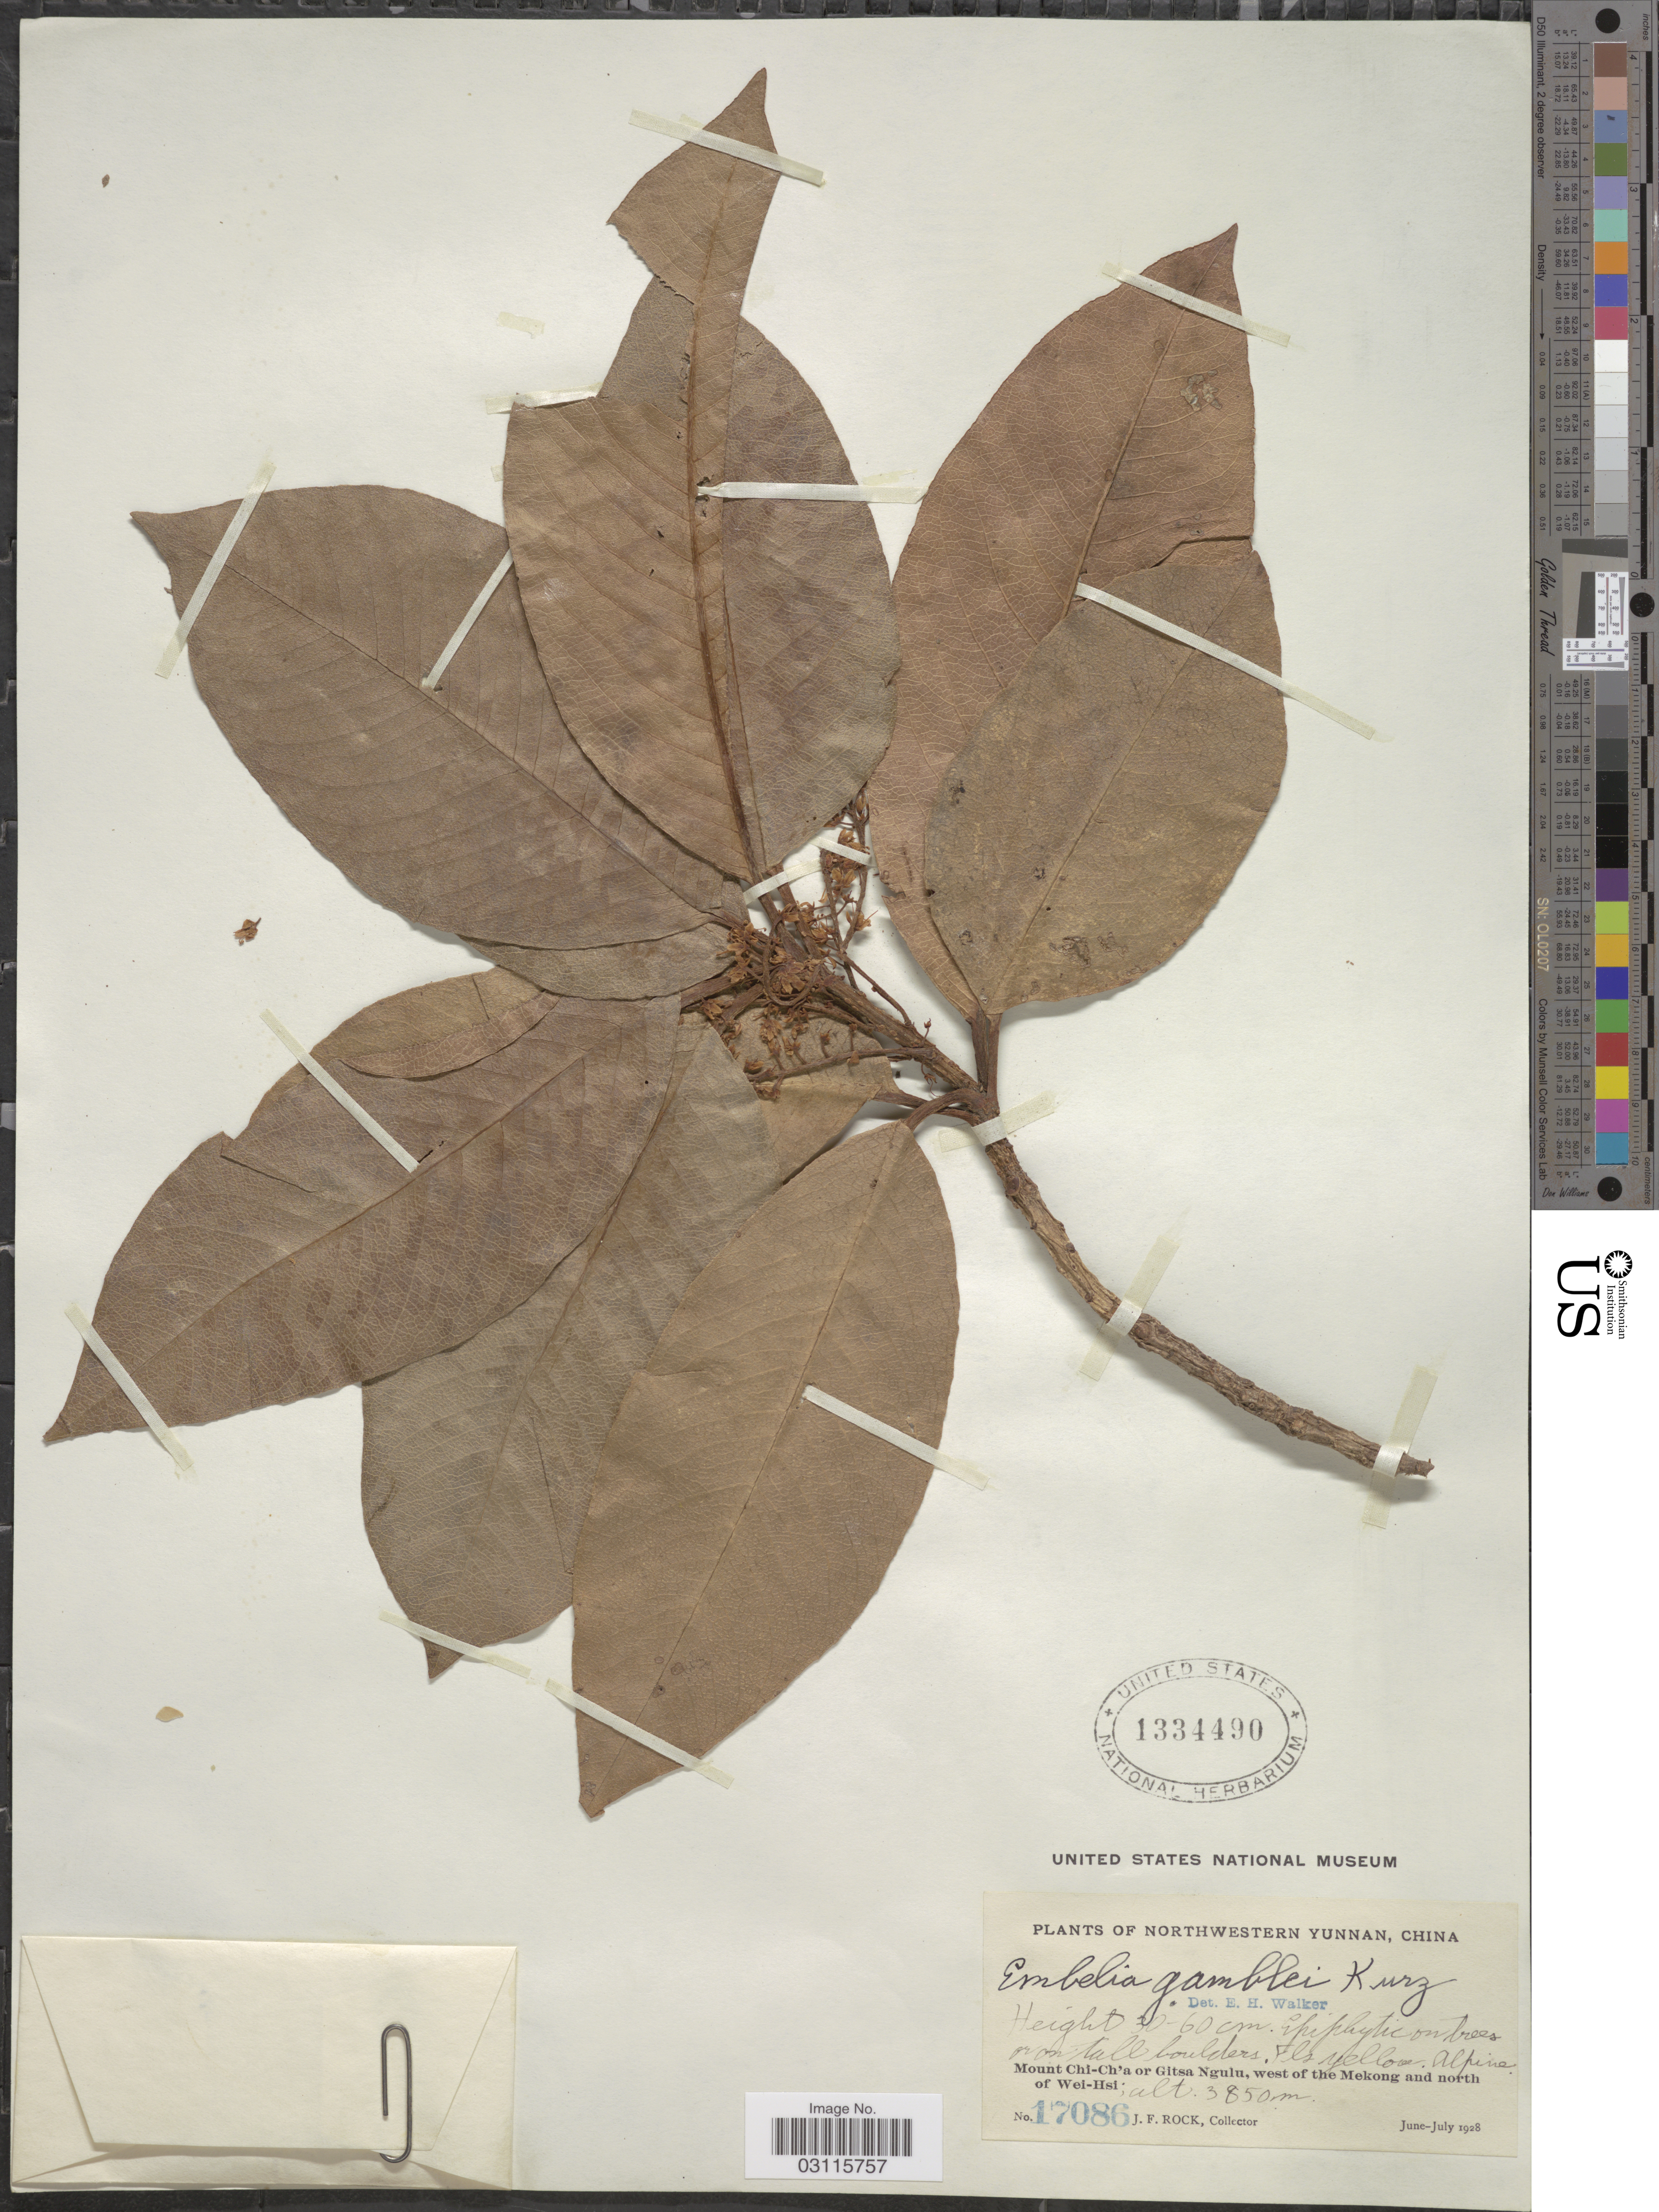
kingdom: Plantae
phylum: Tracheophyta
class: Magnoliopsida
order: Ericales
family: Primulaceae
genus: Embelia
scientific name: Embelia gamblei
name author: Kurz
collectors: J. Rock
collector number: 17086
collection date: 1928-06/1928-07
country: China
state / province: Yunnan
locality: Alpine. Northwestern Yunnan. Mount Chi-Ch'a or Gitsa Ngulu, west of the Mekiang and north of Wei-Hsi.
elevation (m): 3850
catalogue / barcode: US 1334490